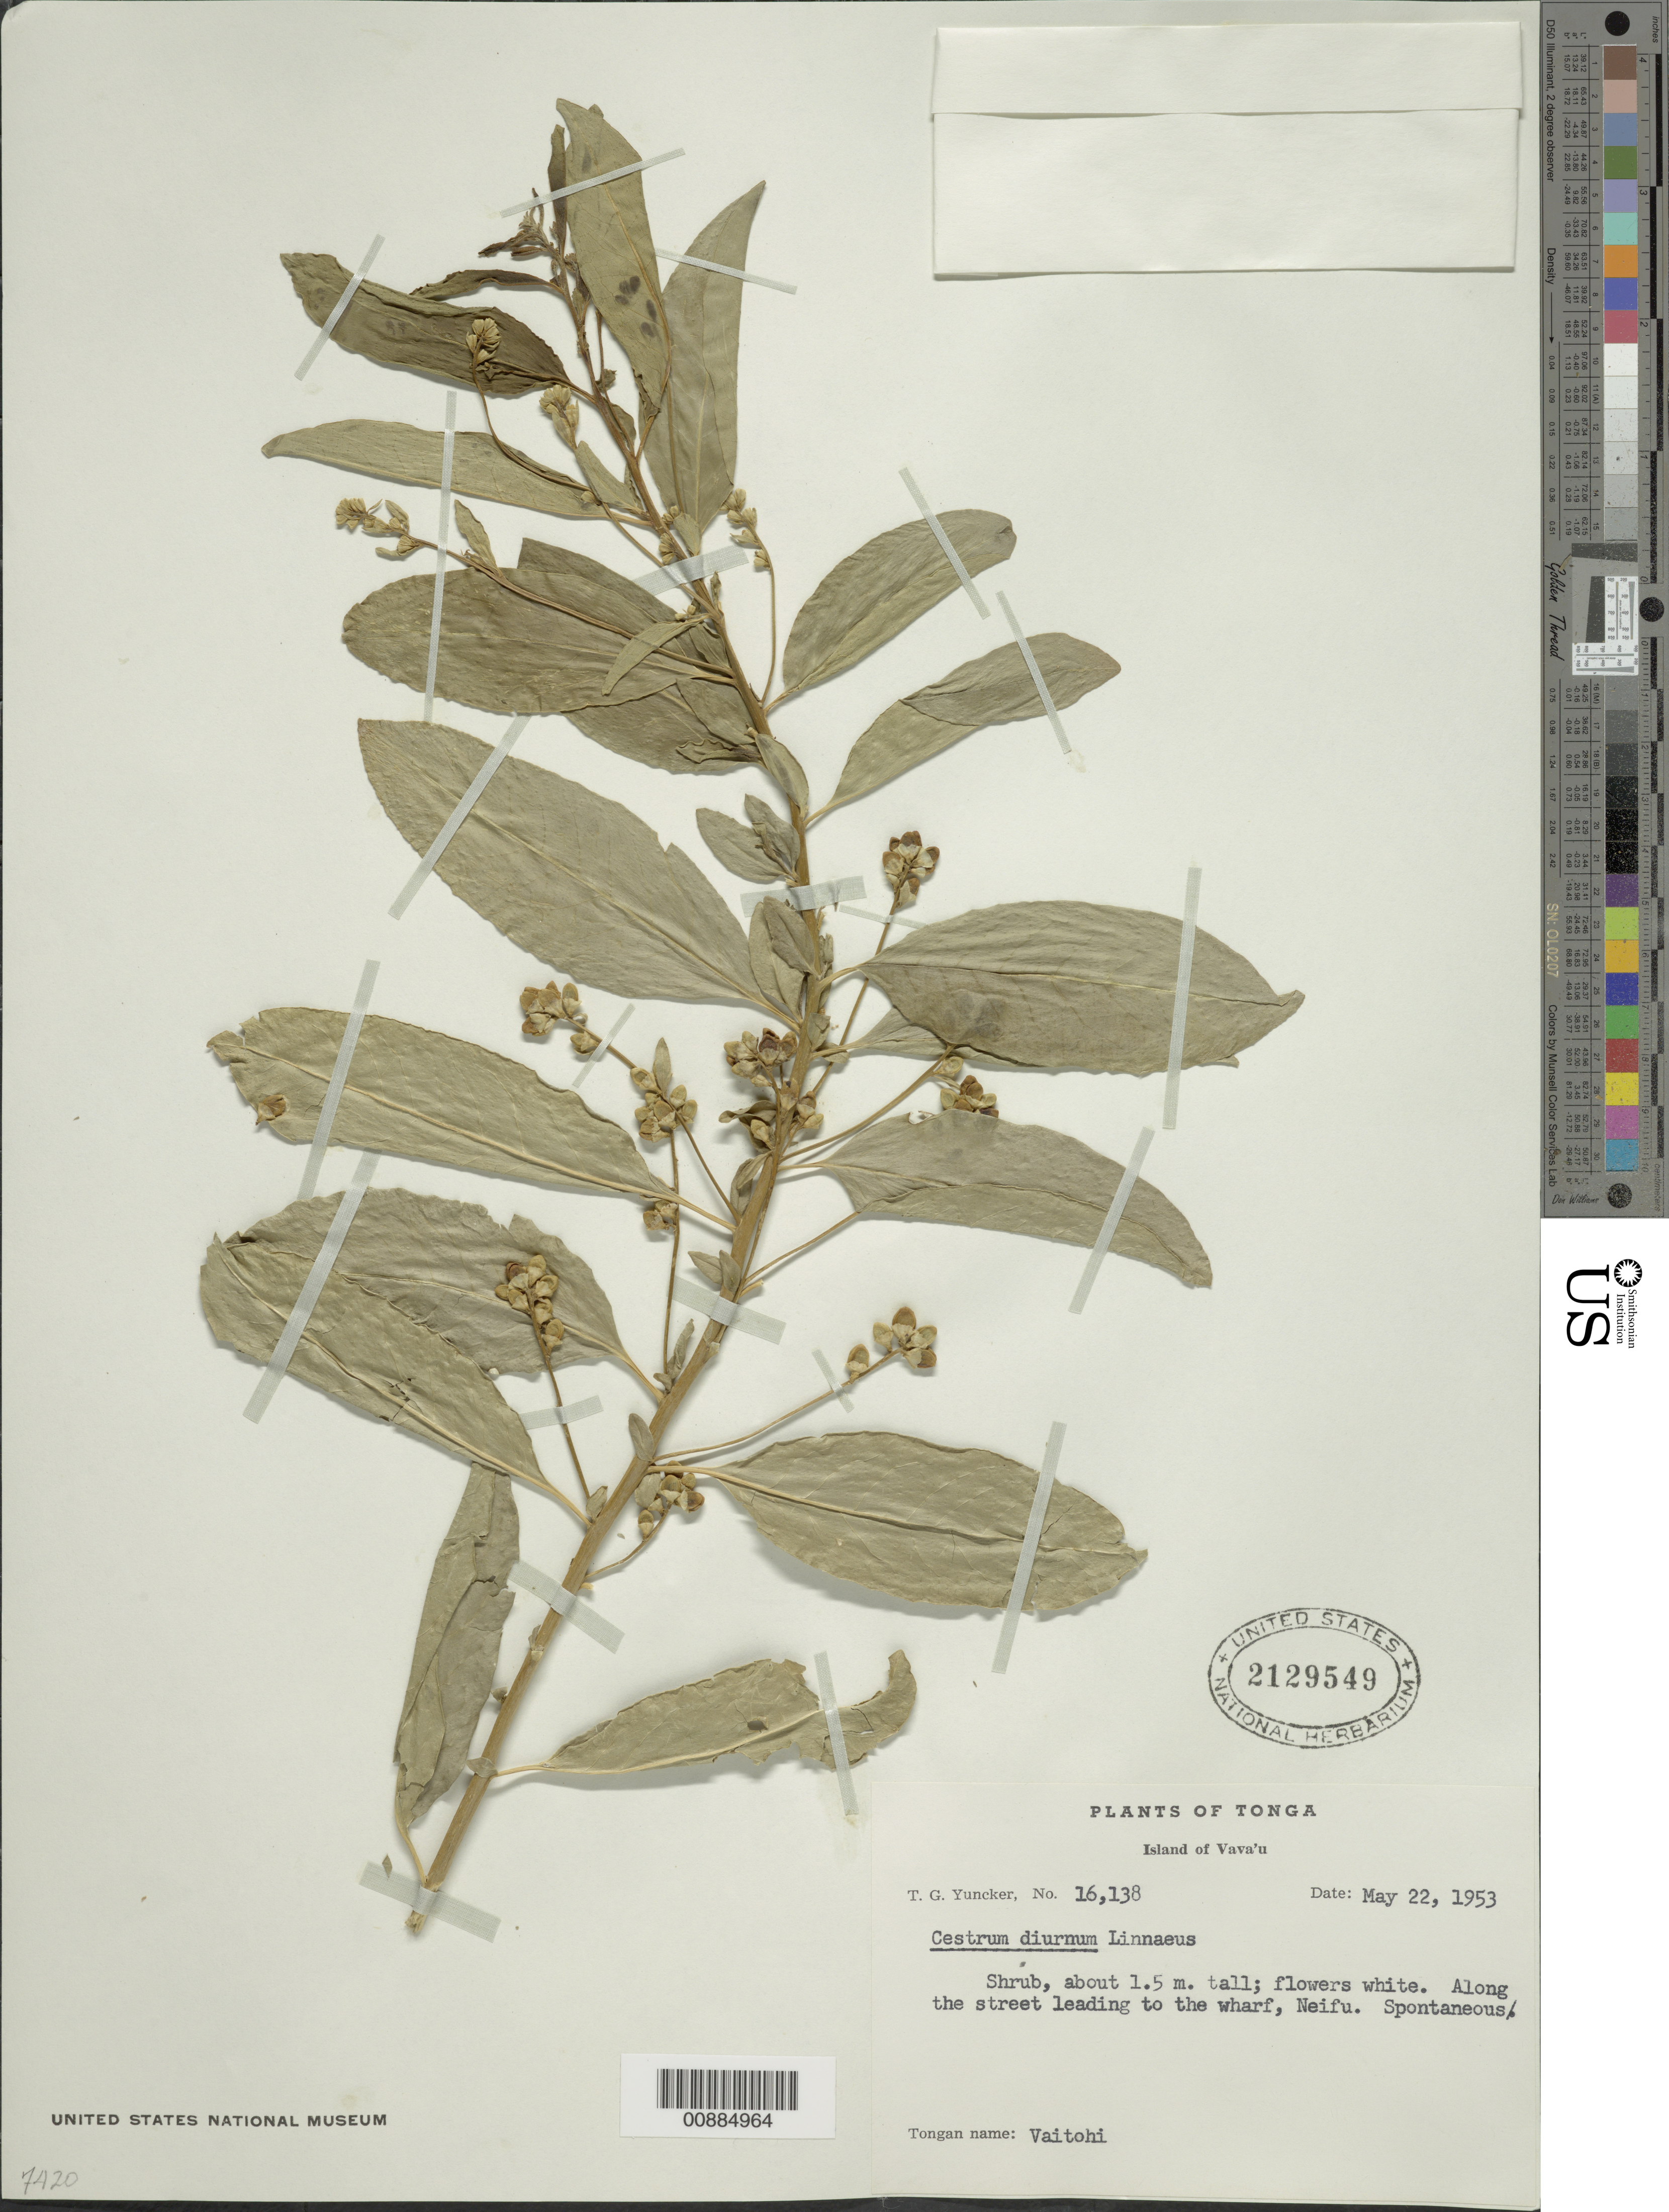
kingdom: Plantae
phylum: Tracheophyta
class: Magnoliopsida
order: Solanales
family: Solanaceae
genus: Cestrum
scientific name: Cestrum diurnum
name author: L.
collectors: T. G. Yuncker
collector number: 16138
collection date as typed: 22 May 1953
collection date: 1953-05-22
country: Tonga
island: Vava'u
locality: Neifu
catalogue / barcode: US 2129549